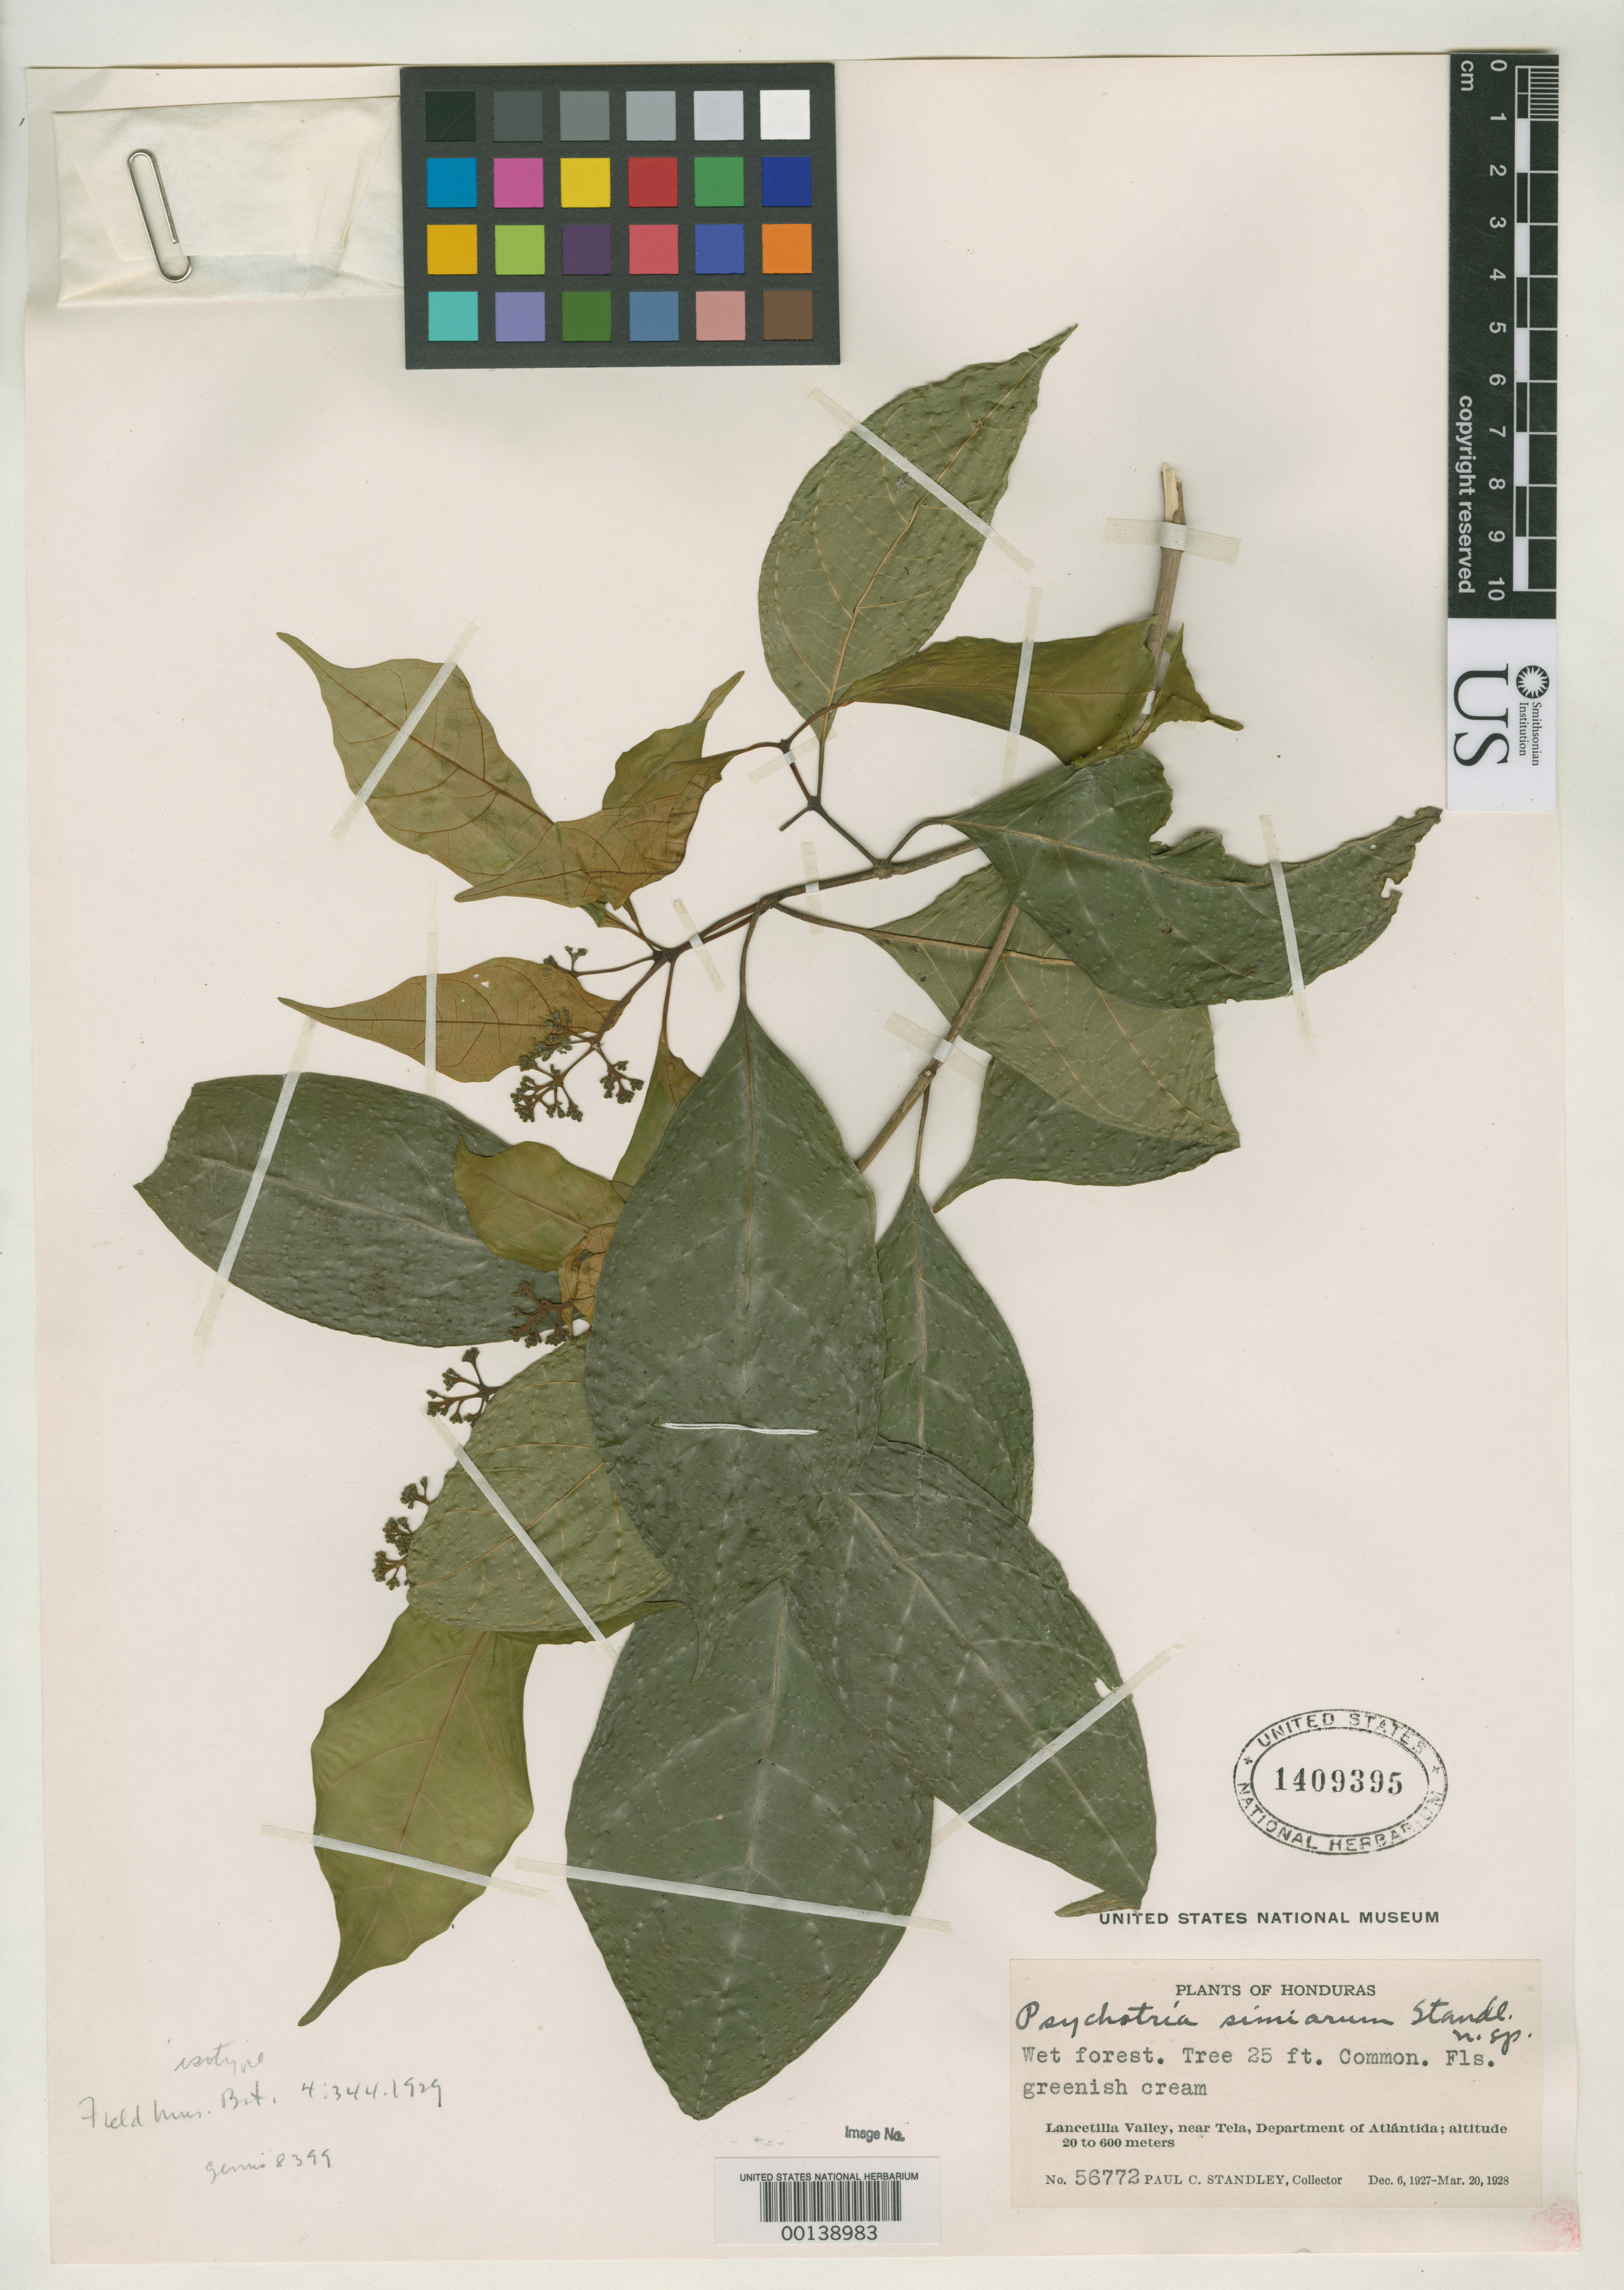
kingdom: Plantae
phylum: Tracheophyta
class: Magnoliopsida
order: Gentianales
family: Rubiaceae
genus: Psychotria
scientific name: Psychotria simiarum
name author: Standl.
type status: Isotype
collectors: P. C. Standley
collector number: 56772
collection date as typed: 06 Dec 1927 to 20 Mar 1928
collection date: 1927-12-06/1928-03-20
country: Honduras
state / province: Atlántida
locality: Near Tela.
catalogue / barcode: US 1409395